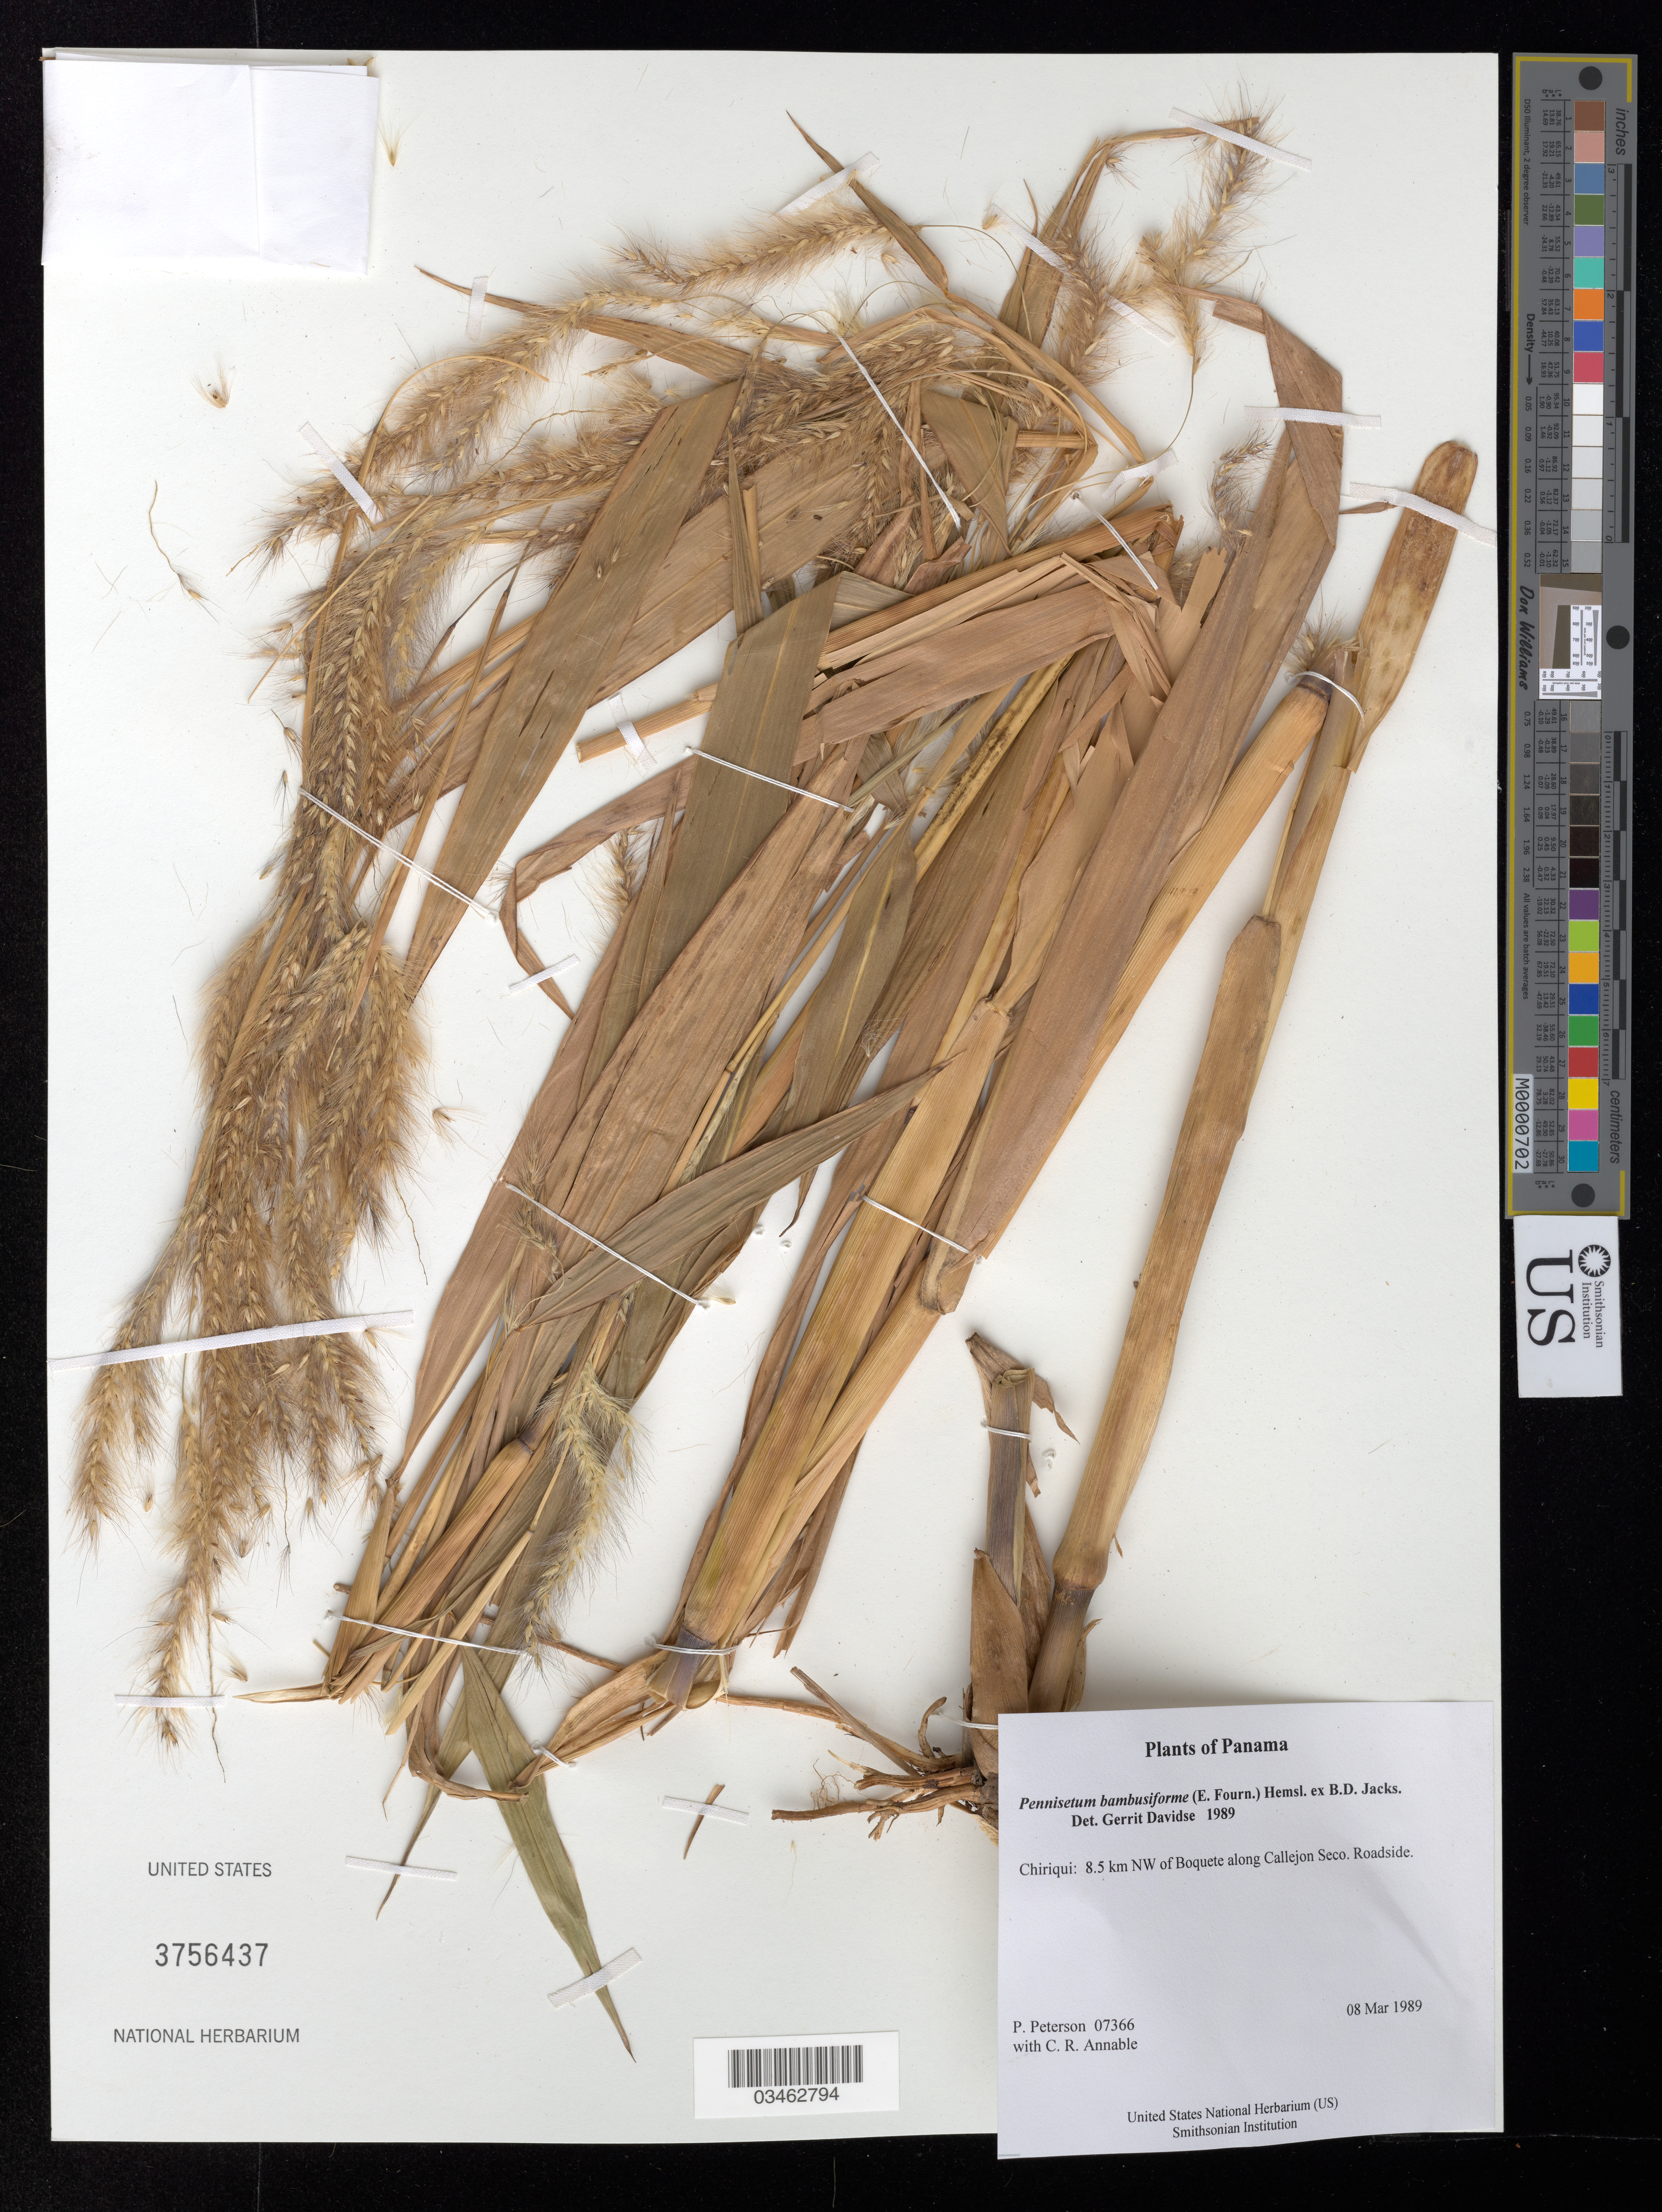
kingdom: Plantae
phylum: Tracheophyta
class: Liliopsida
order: Poales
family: Poaceae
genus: Pennisetum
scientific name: Pennisetum bambusiforme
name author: (E. Fourn.) Hemsl. ex B.D. Jacks.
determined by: Davidse, Gerrit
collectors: P. M. Peterson & C. R. Annable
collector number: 07366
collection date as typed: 08 Mar 1989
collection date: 1989-03-08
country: Panama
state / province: Chiriqui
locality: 8.5 km NW of Boquete along Callejon Seco.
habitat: Roadside.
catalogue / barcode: US 3756437